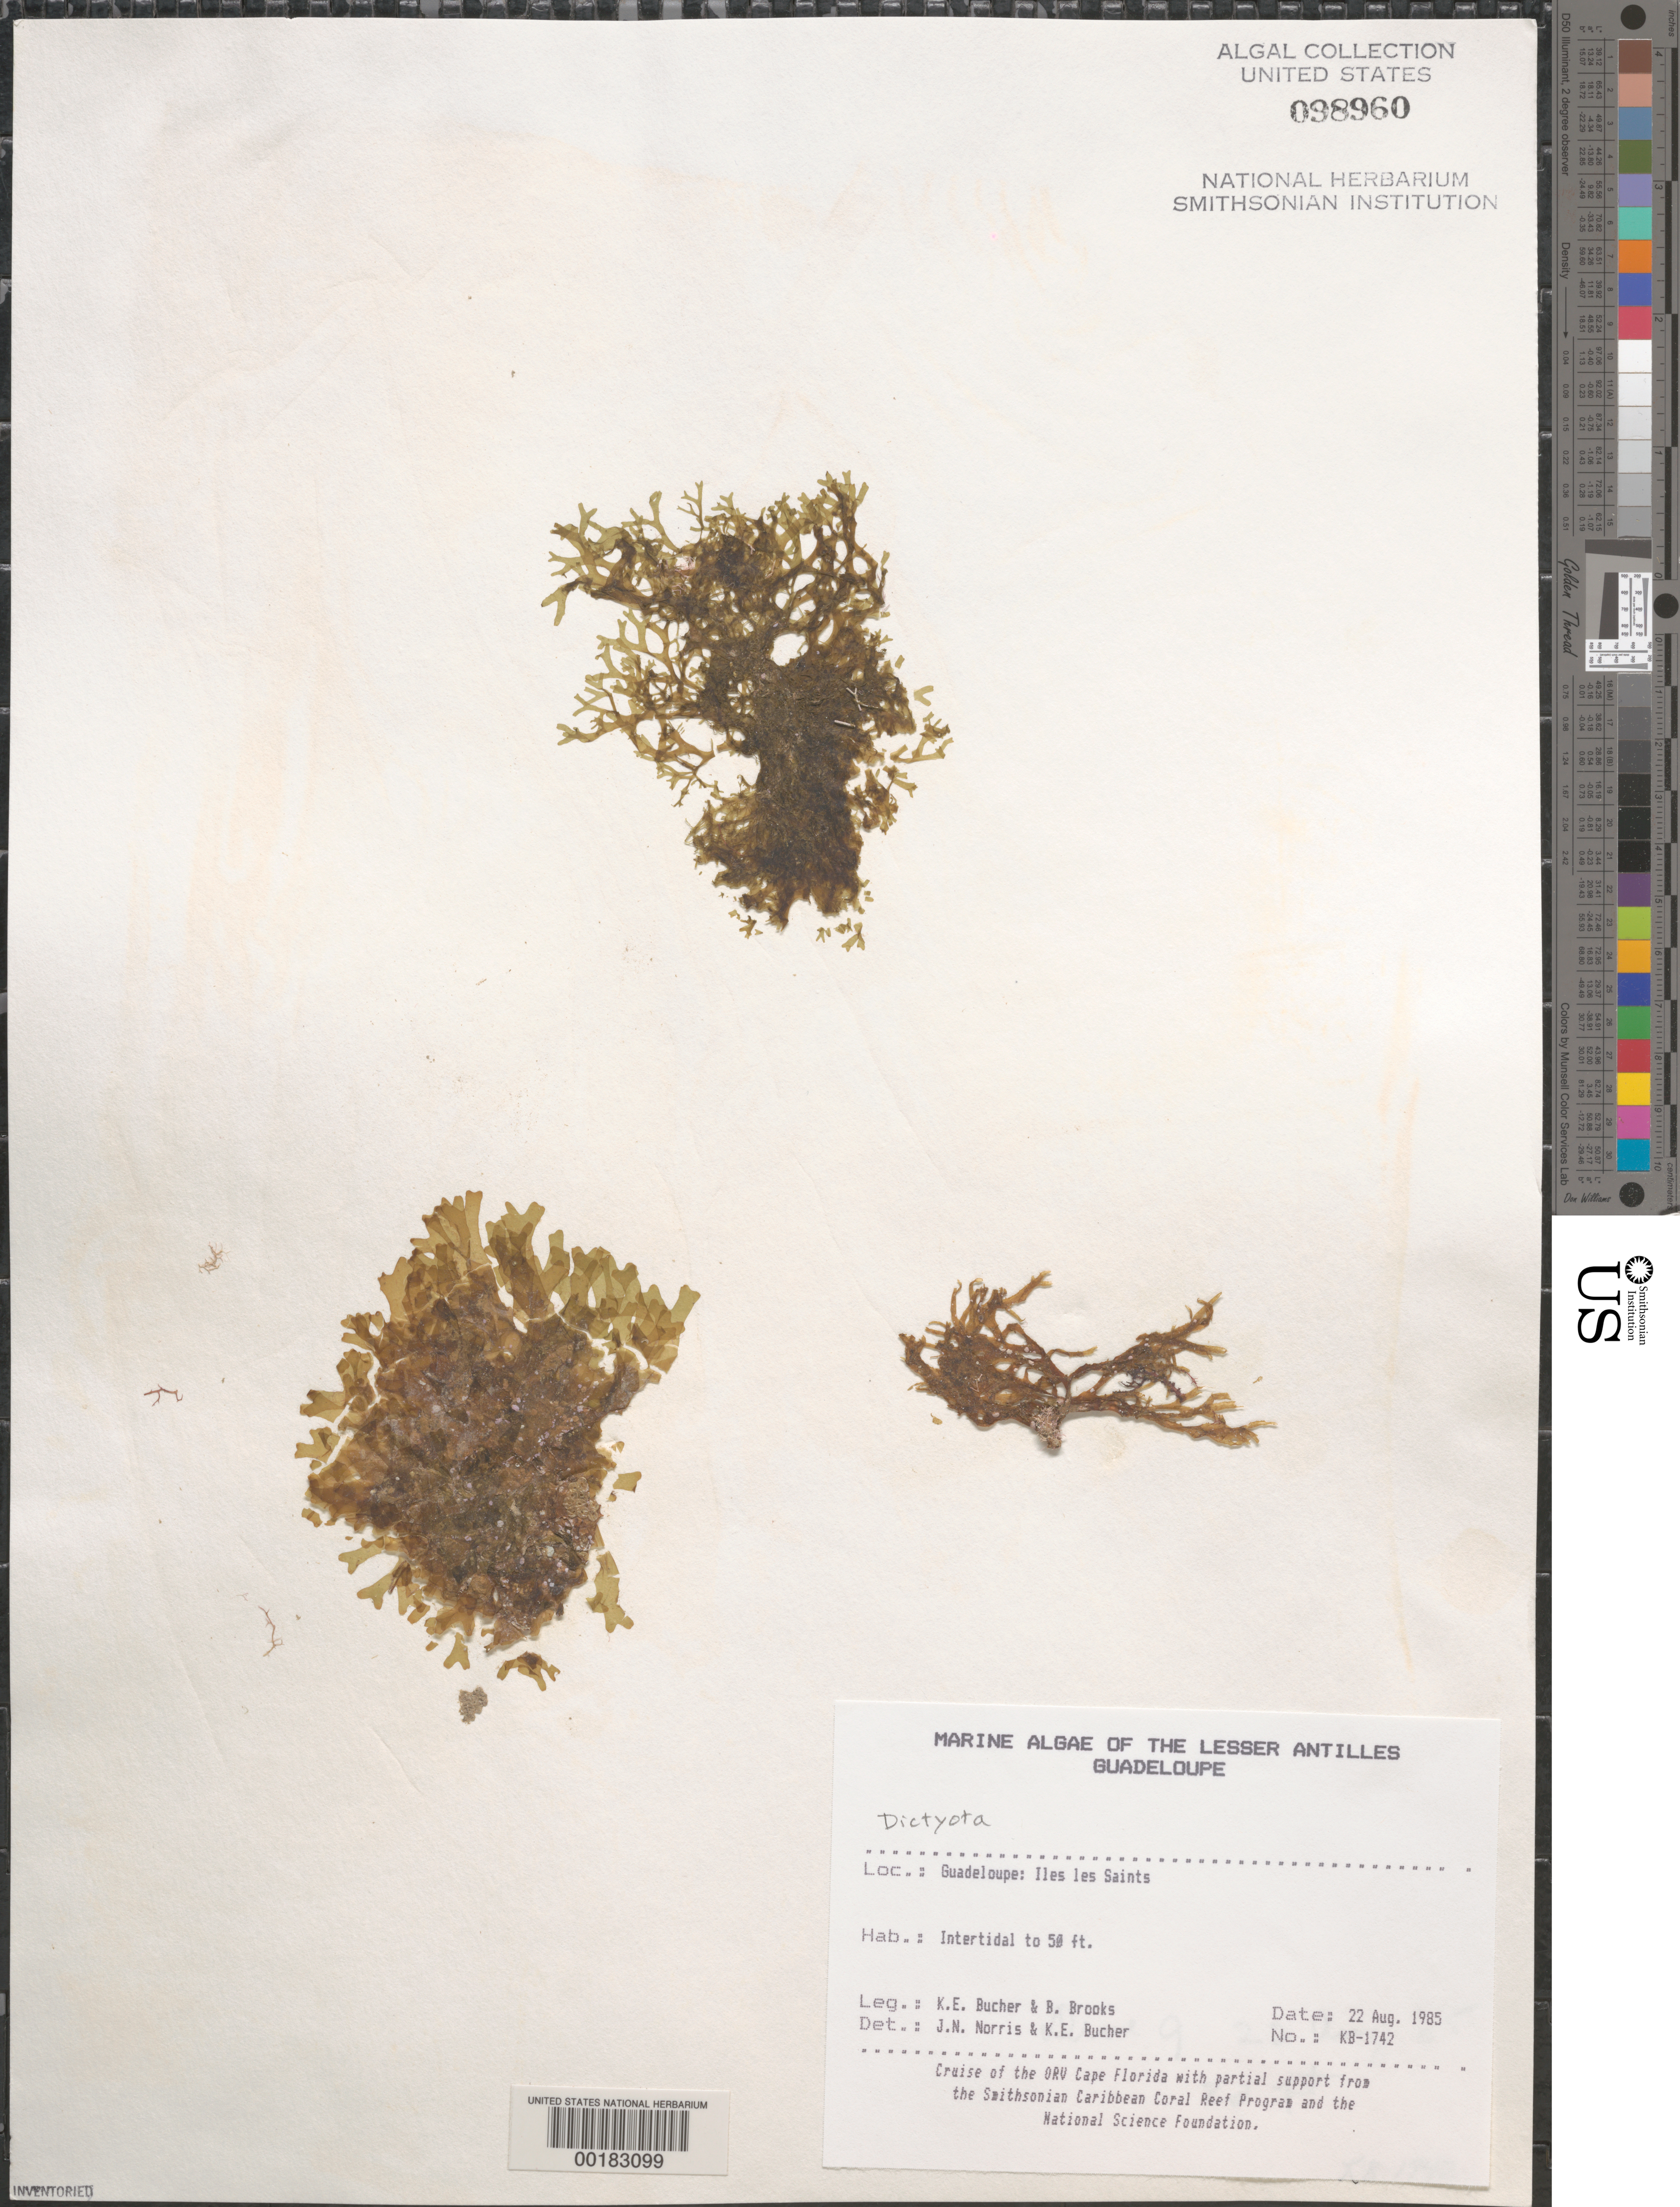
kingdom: Chromista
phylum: Ochrophyta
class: Phaeophyceae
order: Dictyotales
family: Dictyotaceae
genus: Dictyota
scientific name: Dictyota sp.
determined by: Norris, J. N.; Bucher, K. E.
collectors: K. E. Bucher & B. Brooks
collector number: Kb-1742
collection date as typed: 22 Aug 1985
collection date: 1985-08-22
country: Guadeloupe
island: Iles des Saintes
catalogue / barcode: US 98960